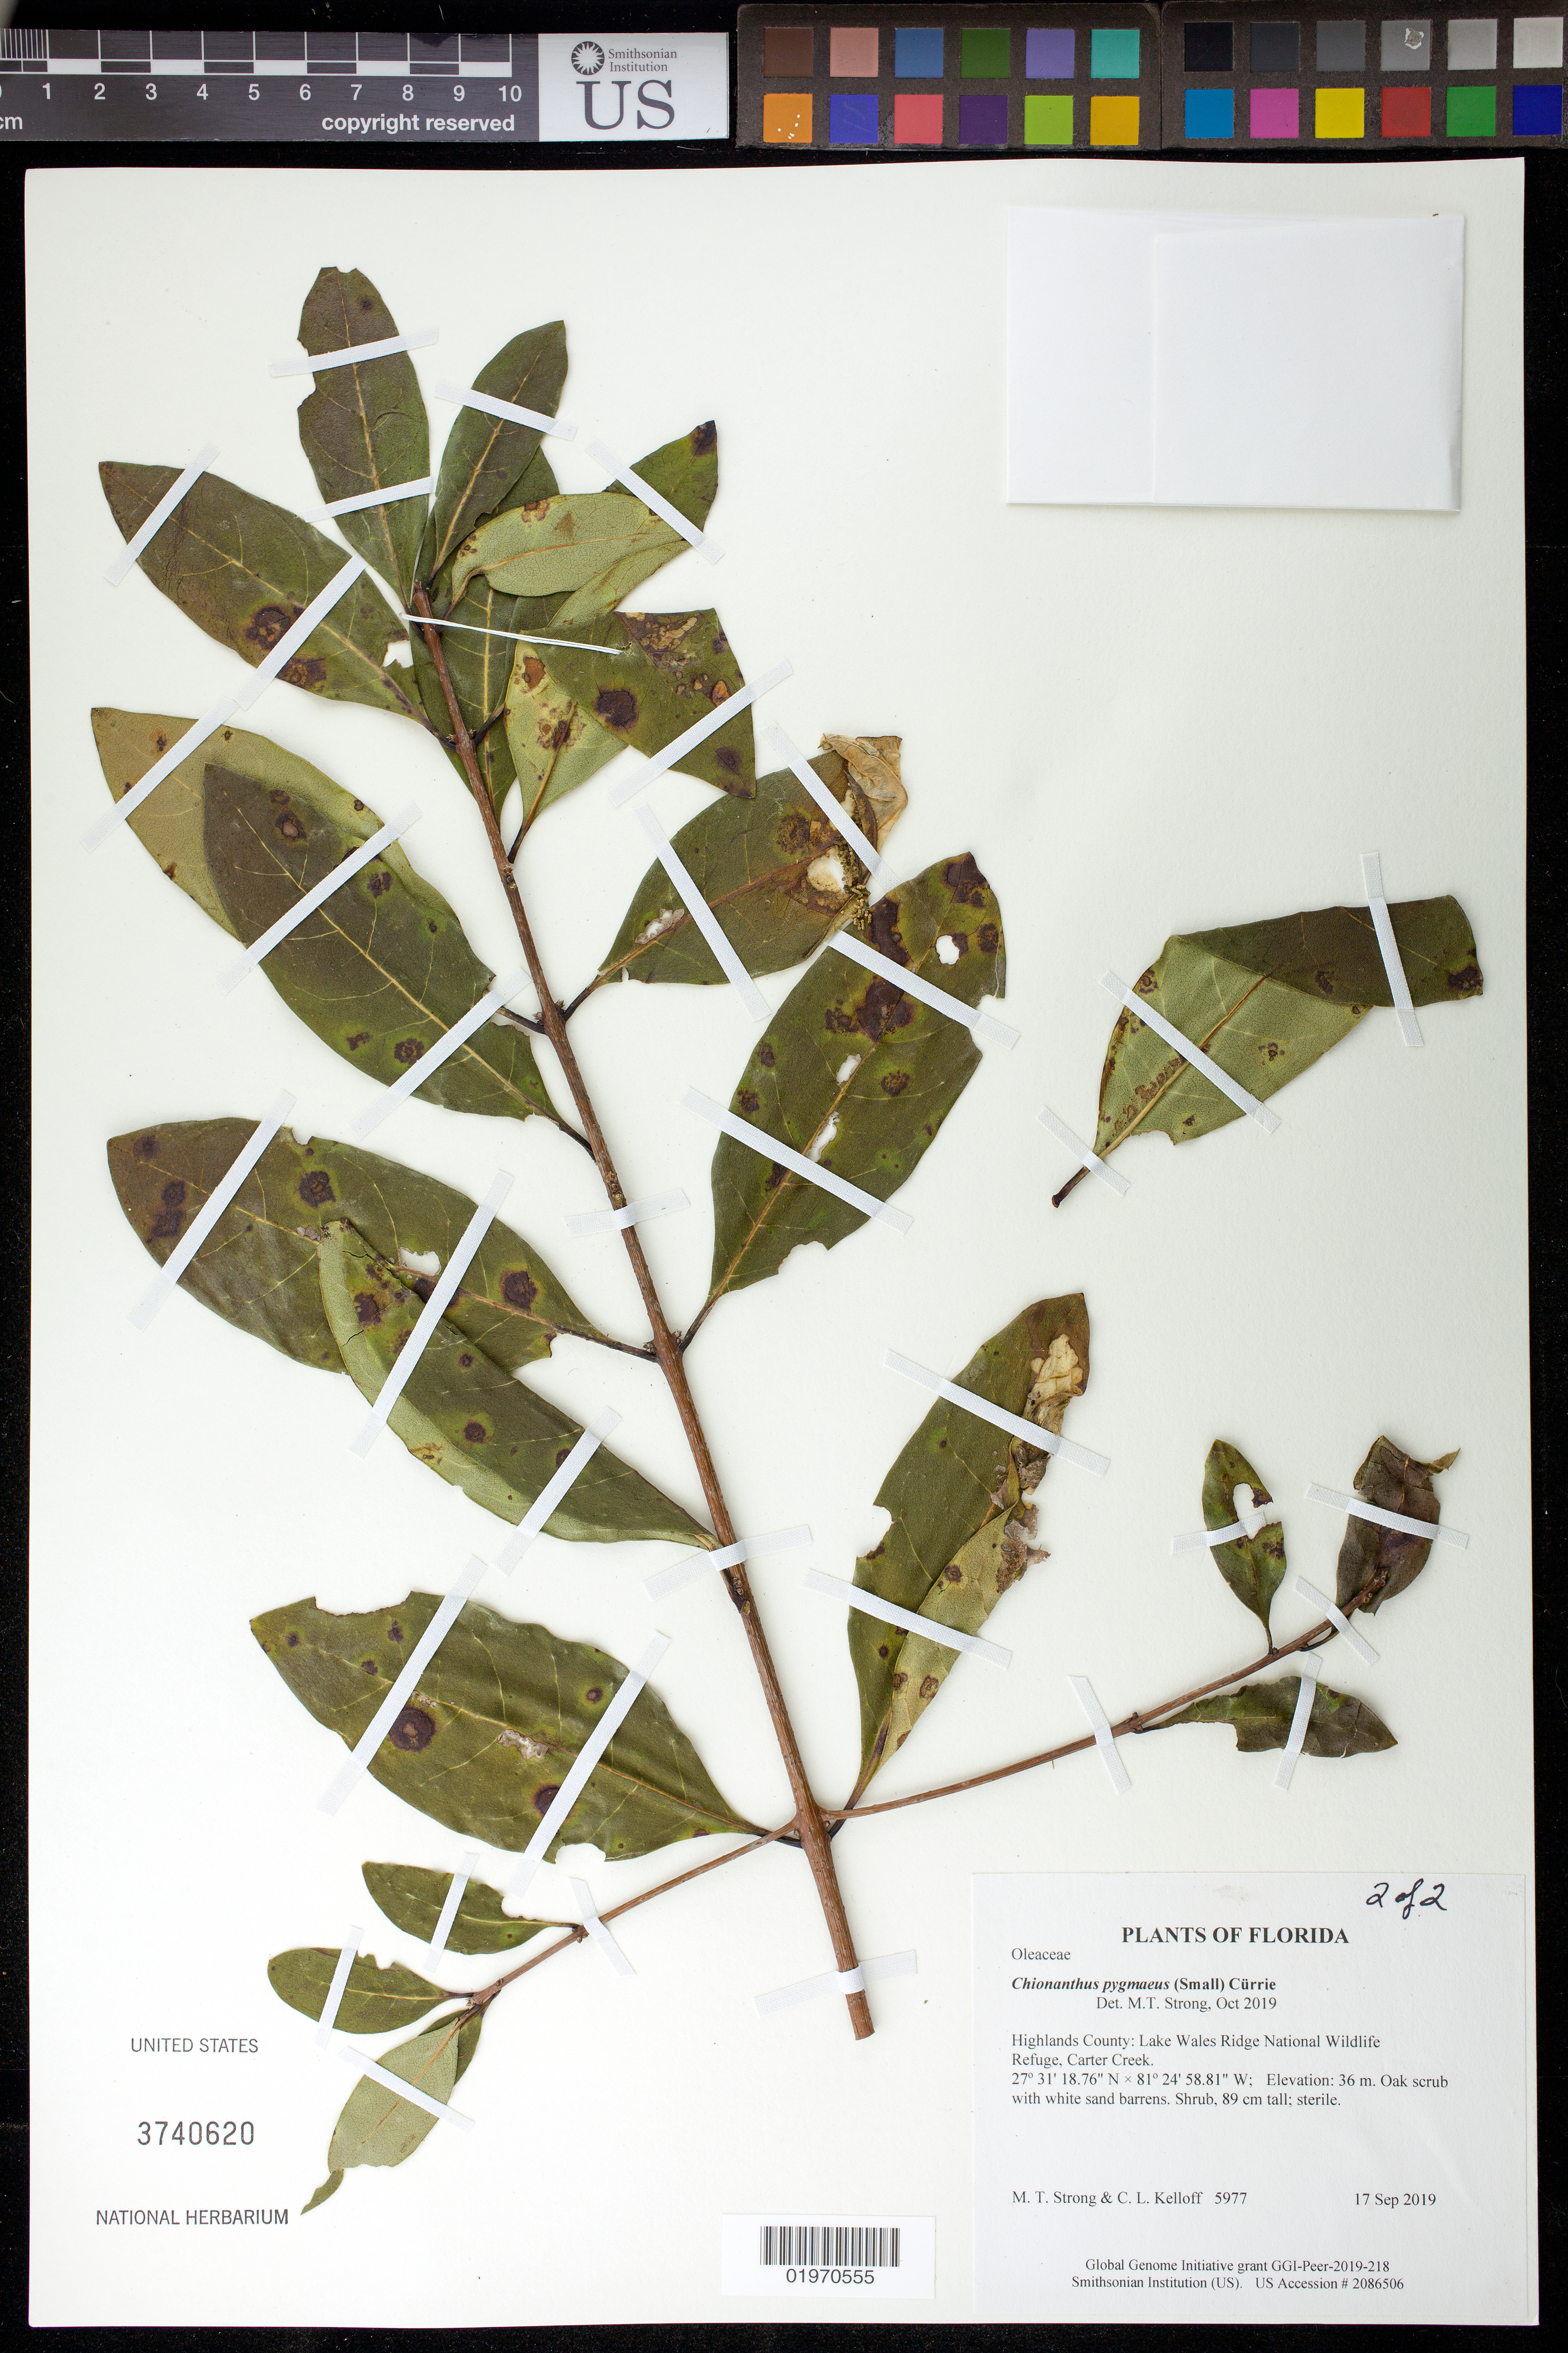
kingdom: Plantae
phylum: Tracheophyta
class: Magnoliopsida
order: Lamiales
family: Oleaceae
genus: Chionanthus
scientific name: Chionanthus pygmaeus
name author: (Small) Cürrie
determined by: Strong, Mark T., (BOT), Smithsonian Institution - National Museum of Natural History (UNITED STATES)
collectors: M. T. Strong & C. L. Kelloff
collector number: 5977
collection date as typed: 17 Sep 2019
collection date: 2019-09-17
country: United States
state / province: Florida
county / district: Highlands County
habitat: Oak scrub with white sand barrens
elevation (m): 36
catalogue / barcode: US 3740620